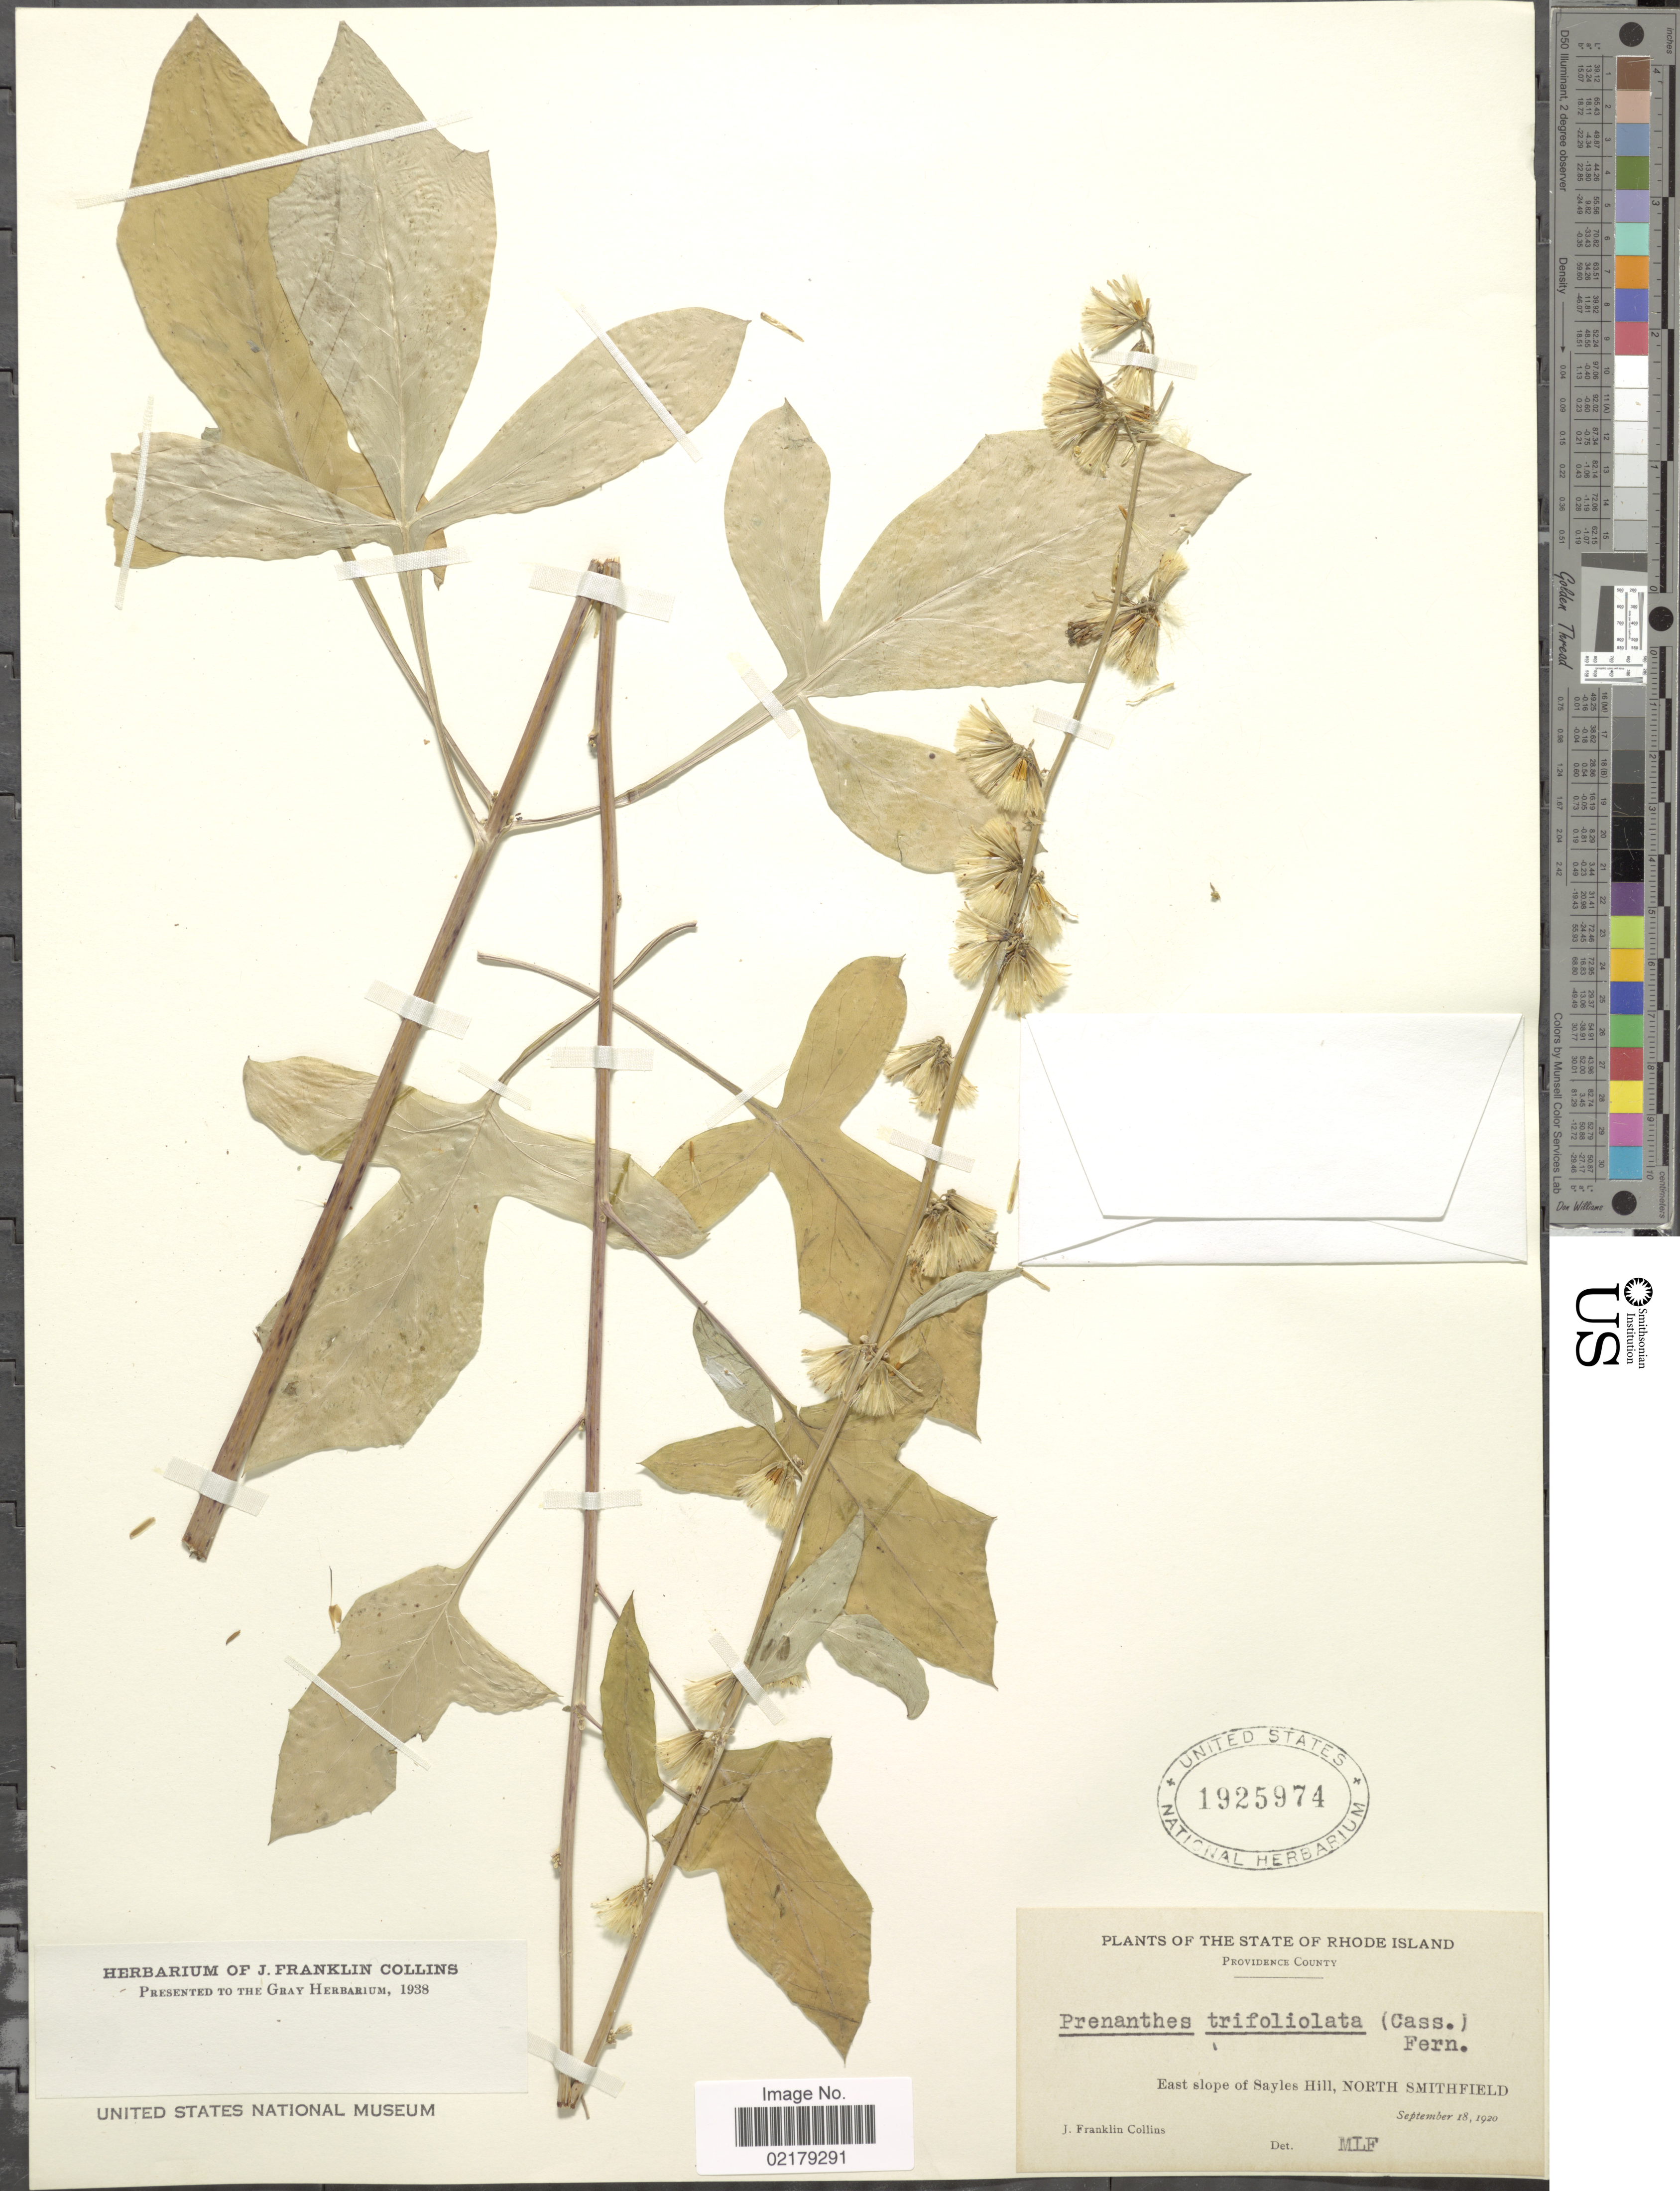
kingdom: Plantae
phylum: Tracheophyta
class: Magnoliopsida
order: Asterales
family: Asteraceae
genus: Nabalus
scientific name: Nabalus trifoliolatus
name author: Cass.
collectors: J. Collins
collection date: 1920-09-18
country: United States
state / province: Rhode Island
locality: Providence County, east slope of Sayles Hill, North Smithfield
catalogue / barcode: US 1925974